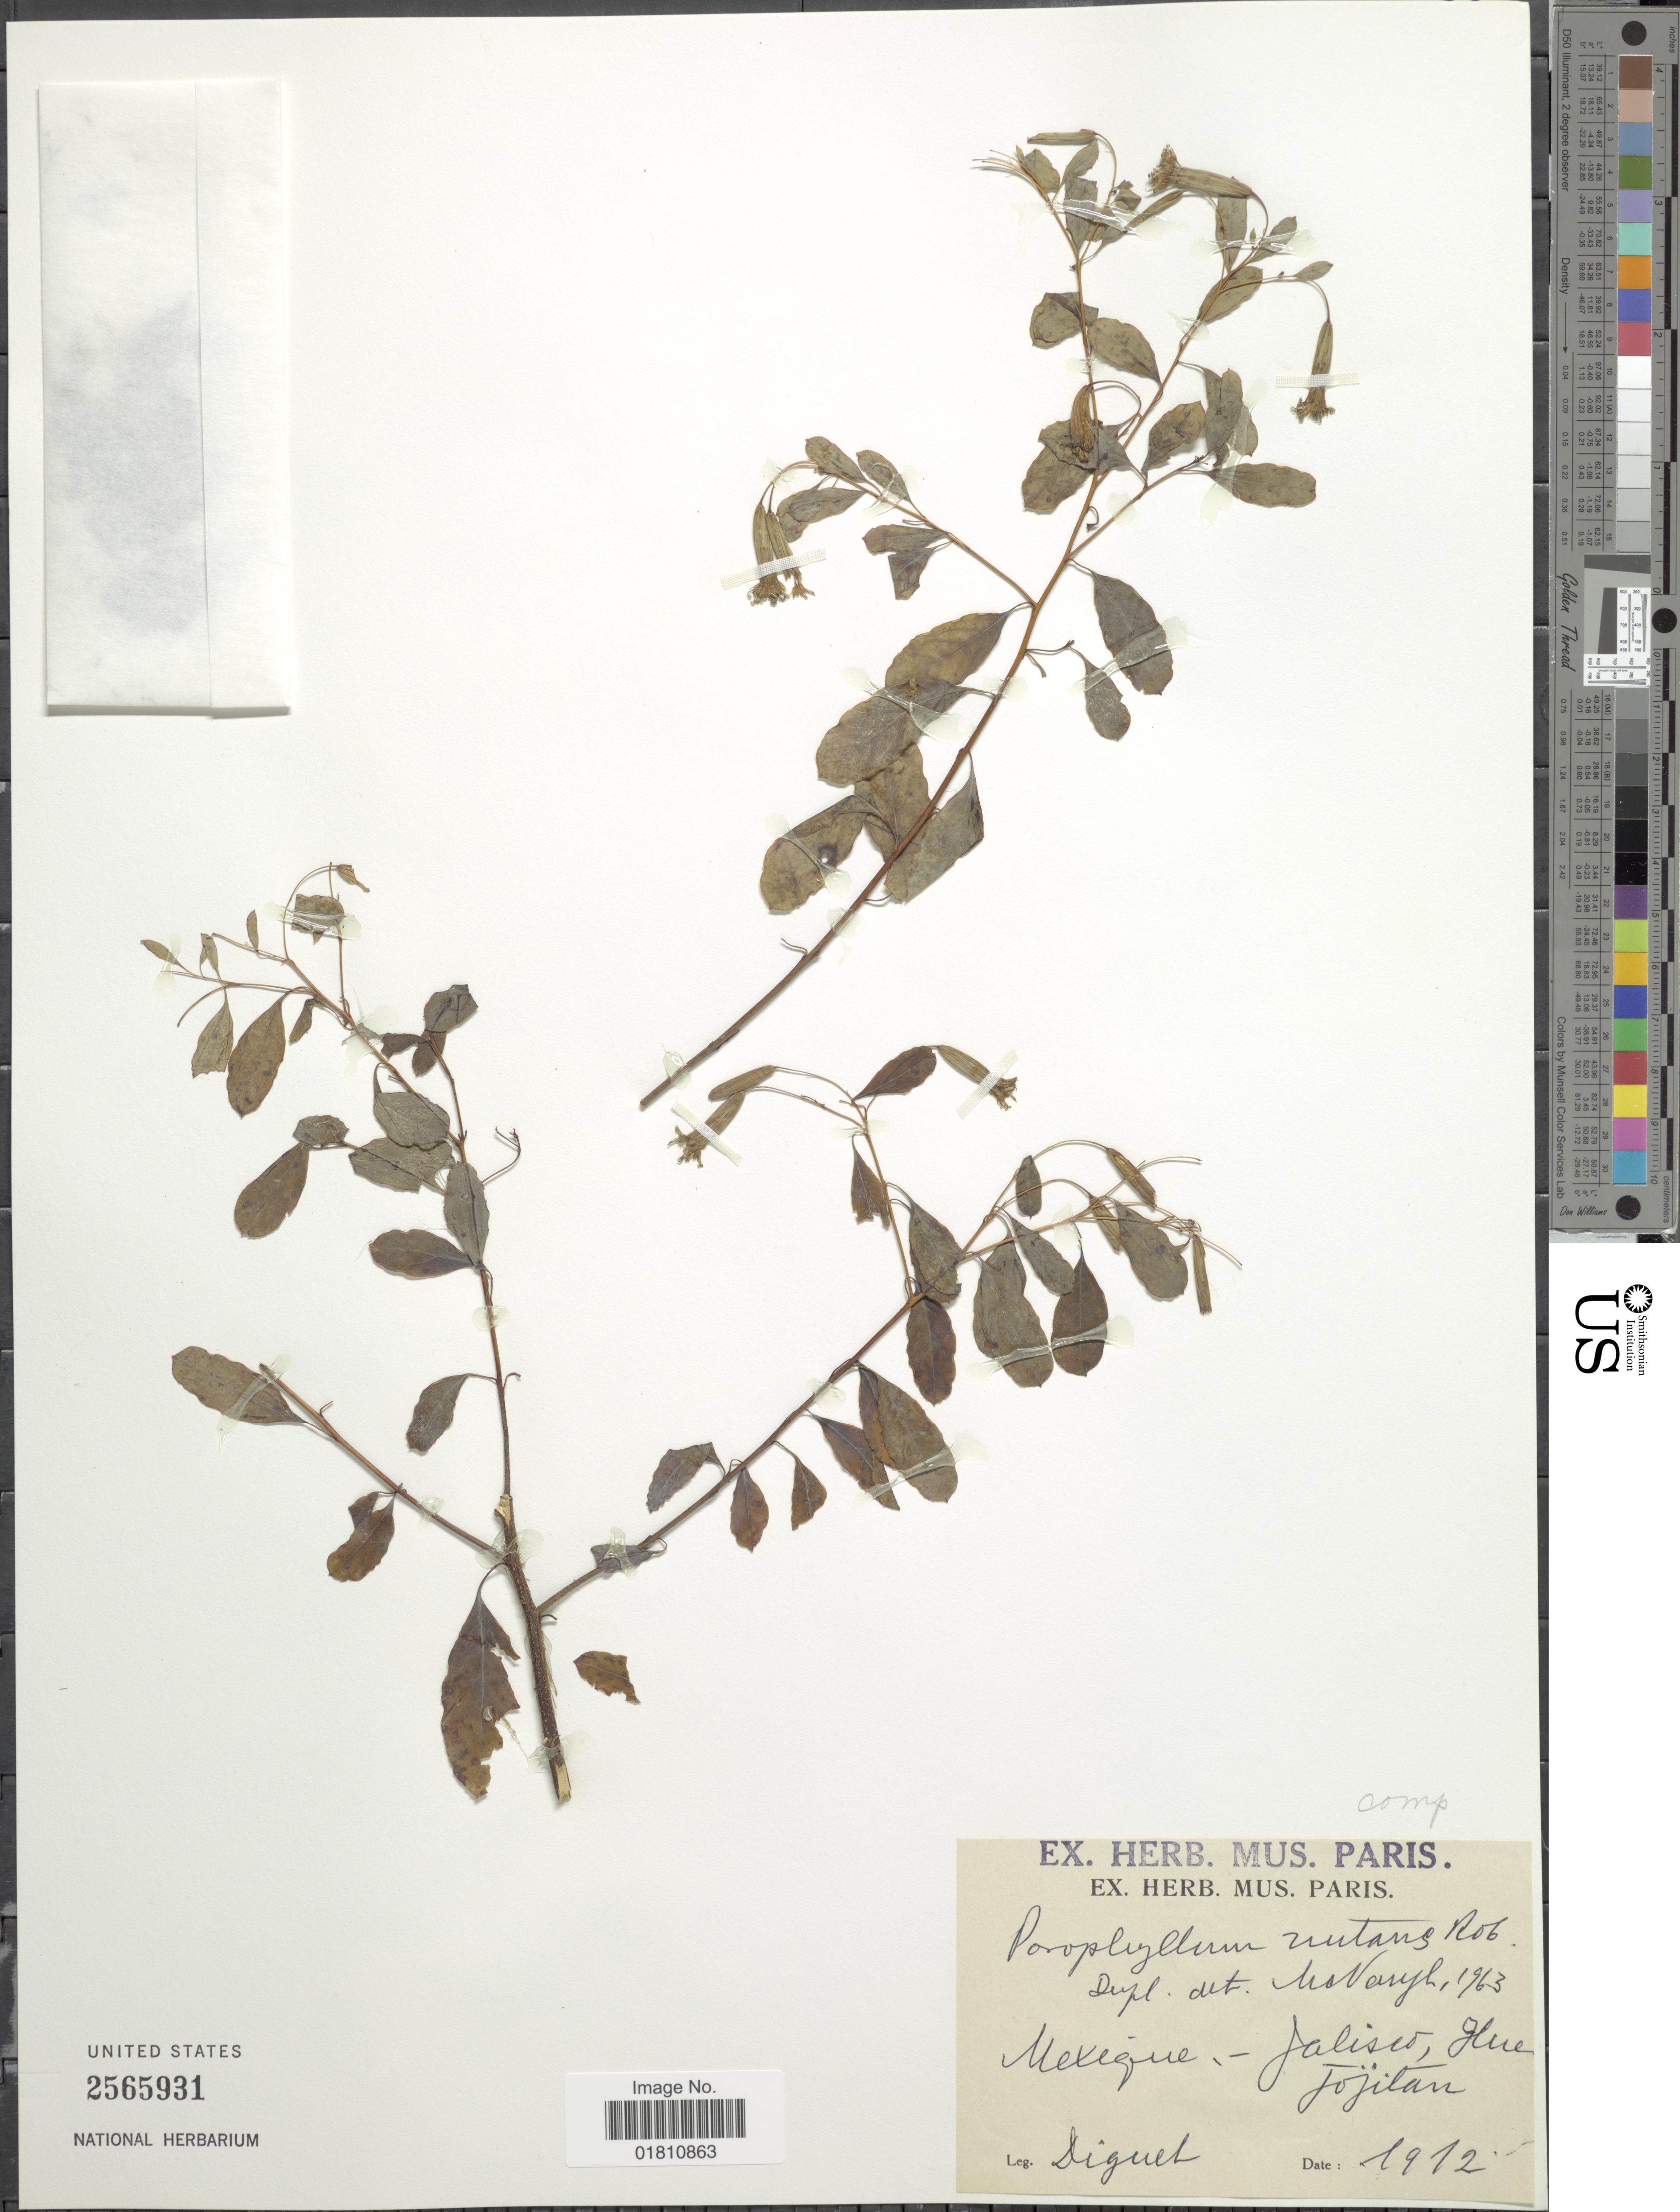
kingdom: Plantae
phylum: Tracheophyta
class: Magnoliopsida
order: Asterales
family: Asteraceae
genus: Porophyllum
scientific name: Porophyllum viridiflorum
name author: (Kunth) DC.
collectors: -. Diguet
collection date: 1912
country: Mexico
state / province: Jalisco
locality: Hue Jojitan. [interpreted]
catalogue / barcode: US 2565931